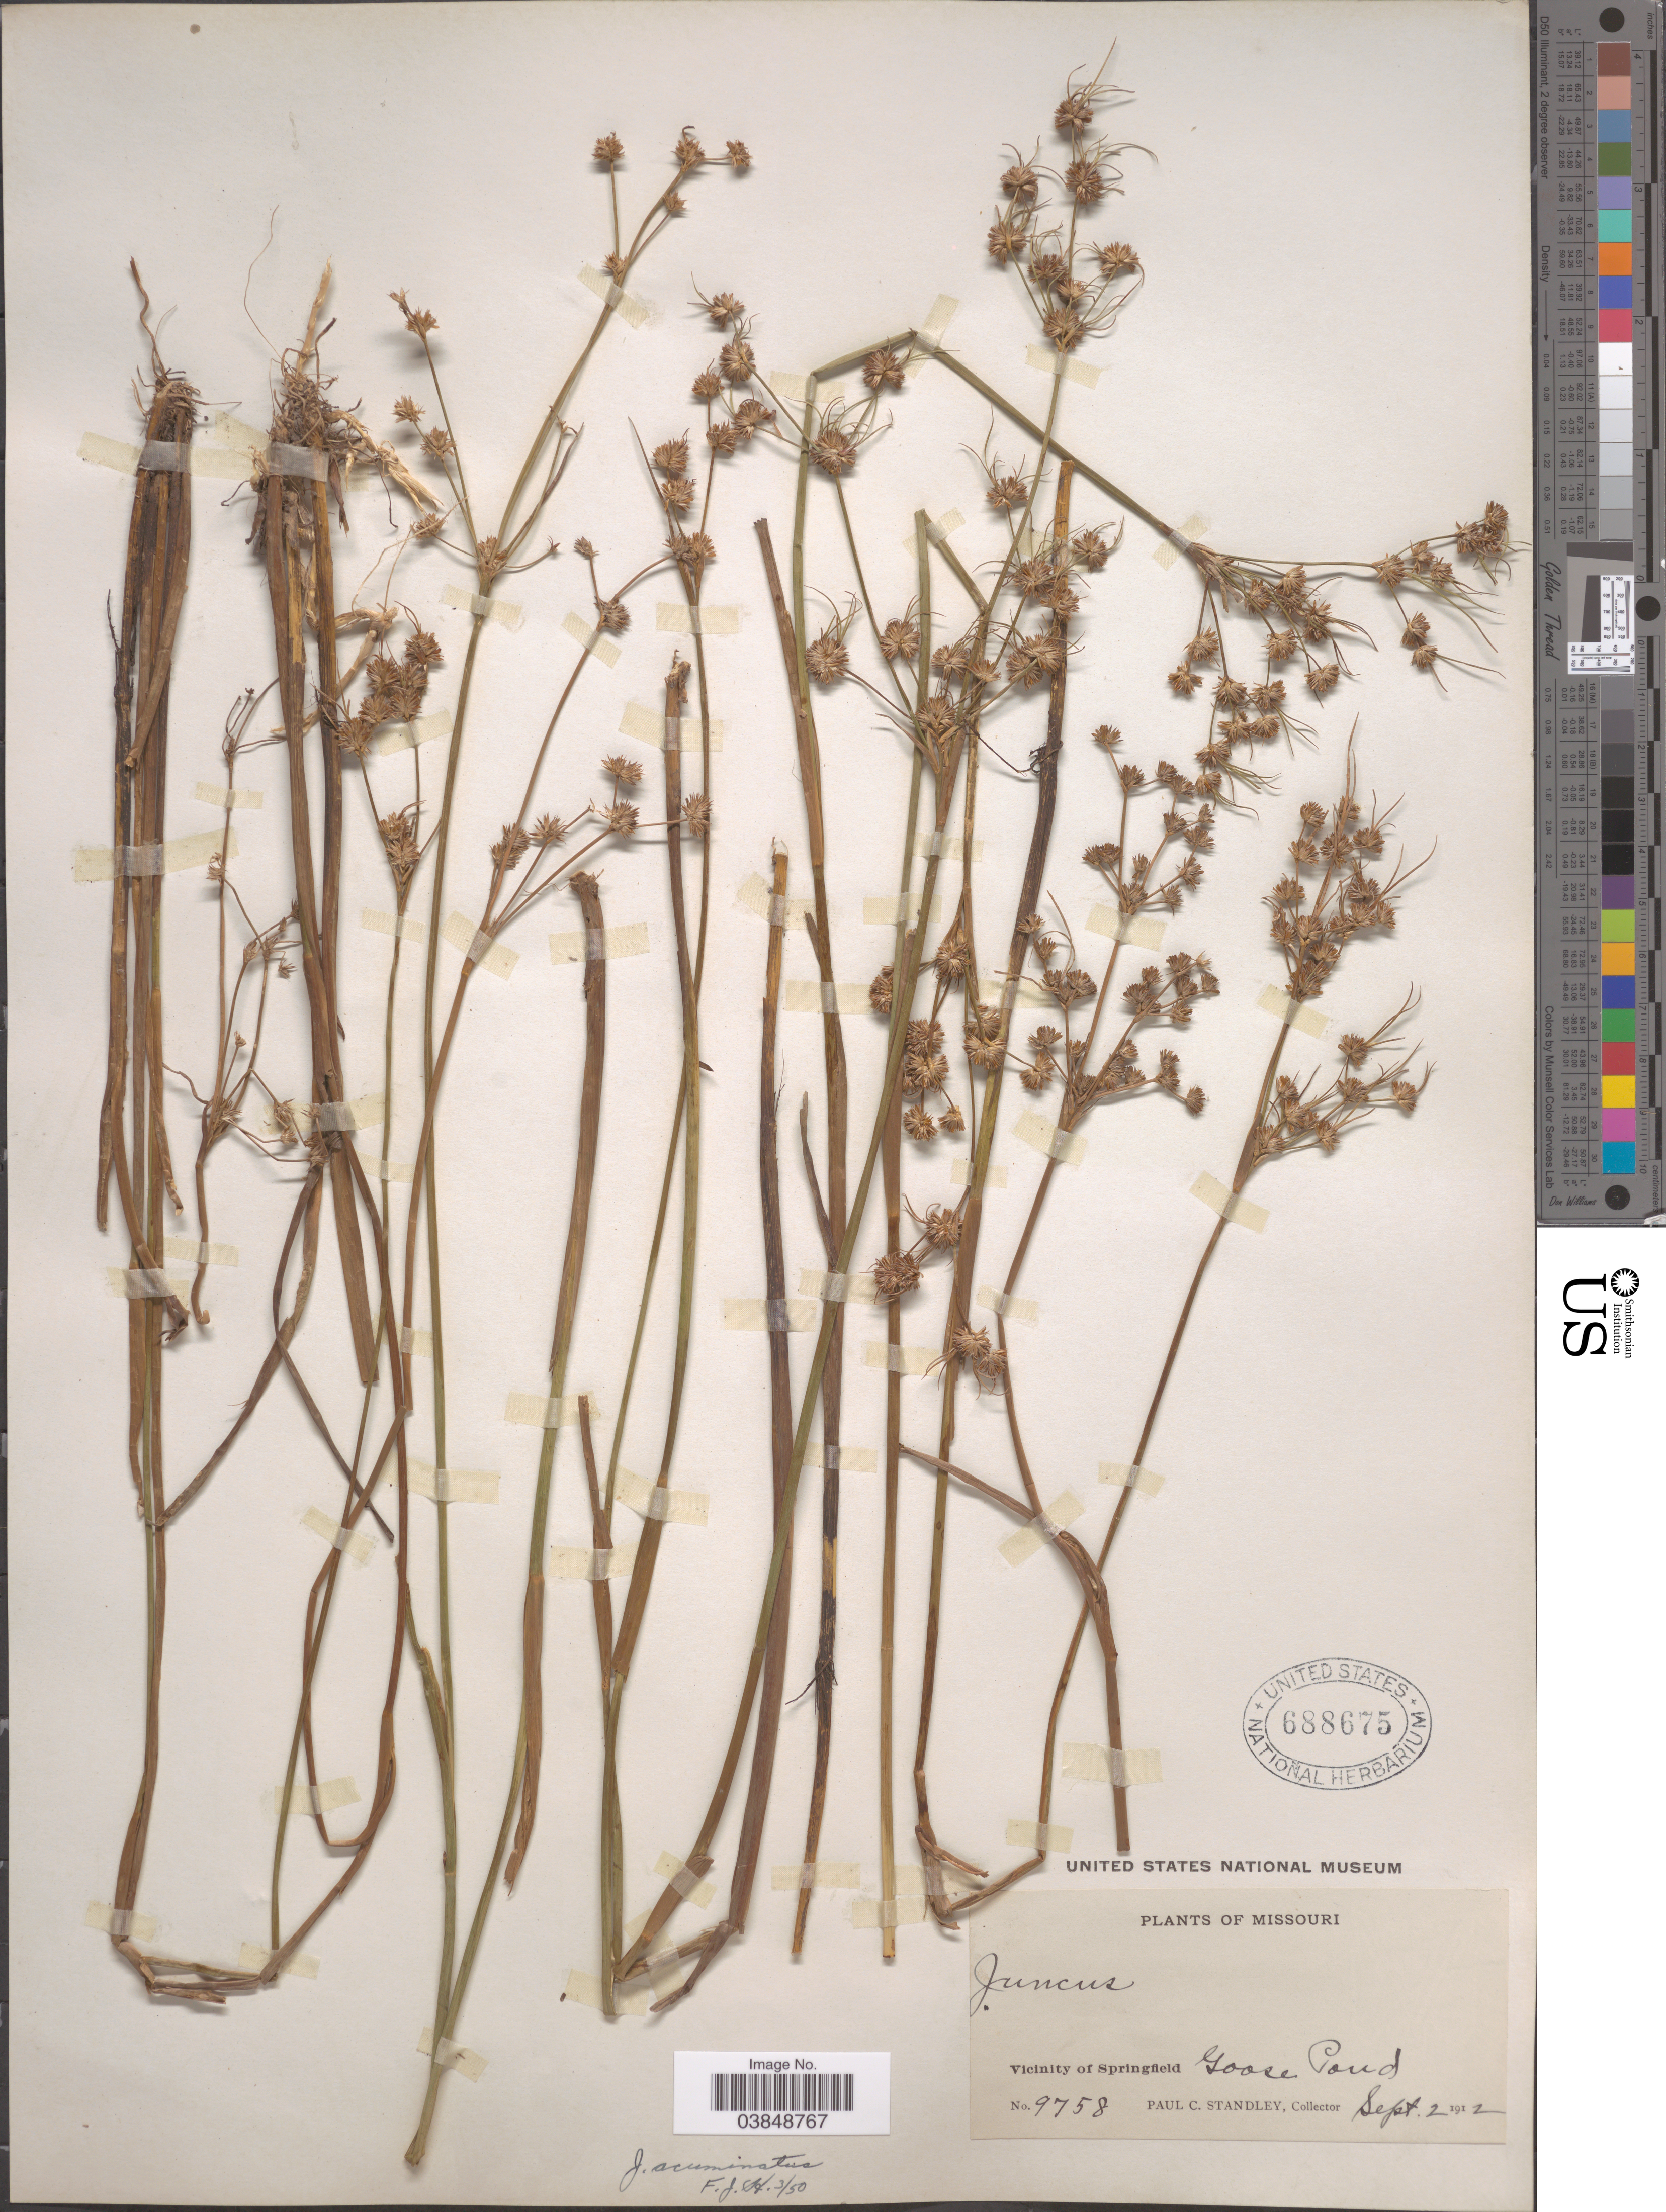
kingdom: Plantae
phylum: Tracheophyta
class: Liliopsida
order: Poales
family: Juncaceae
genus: Juncus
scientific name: Juncus acuminatus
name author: Michx.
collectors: P. C. Standley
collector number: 9758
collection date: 1912-09-02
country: United States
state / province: Missouri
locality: Vicinity of Springfield. Goose Pond.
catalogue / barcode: US 688675